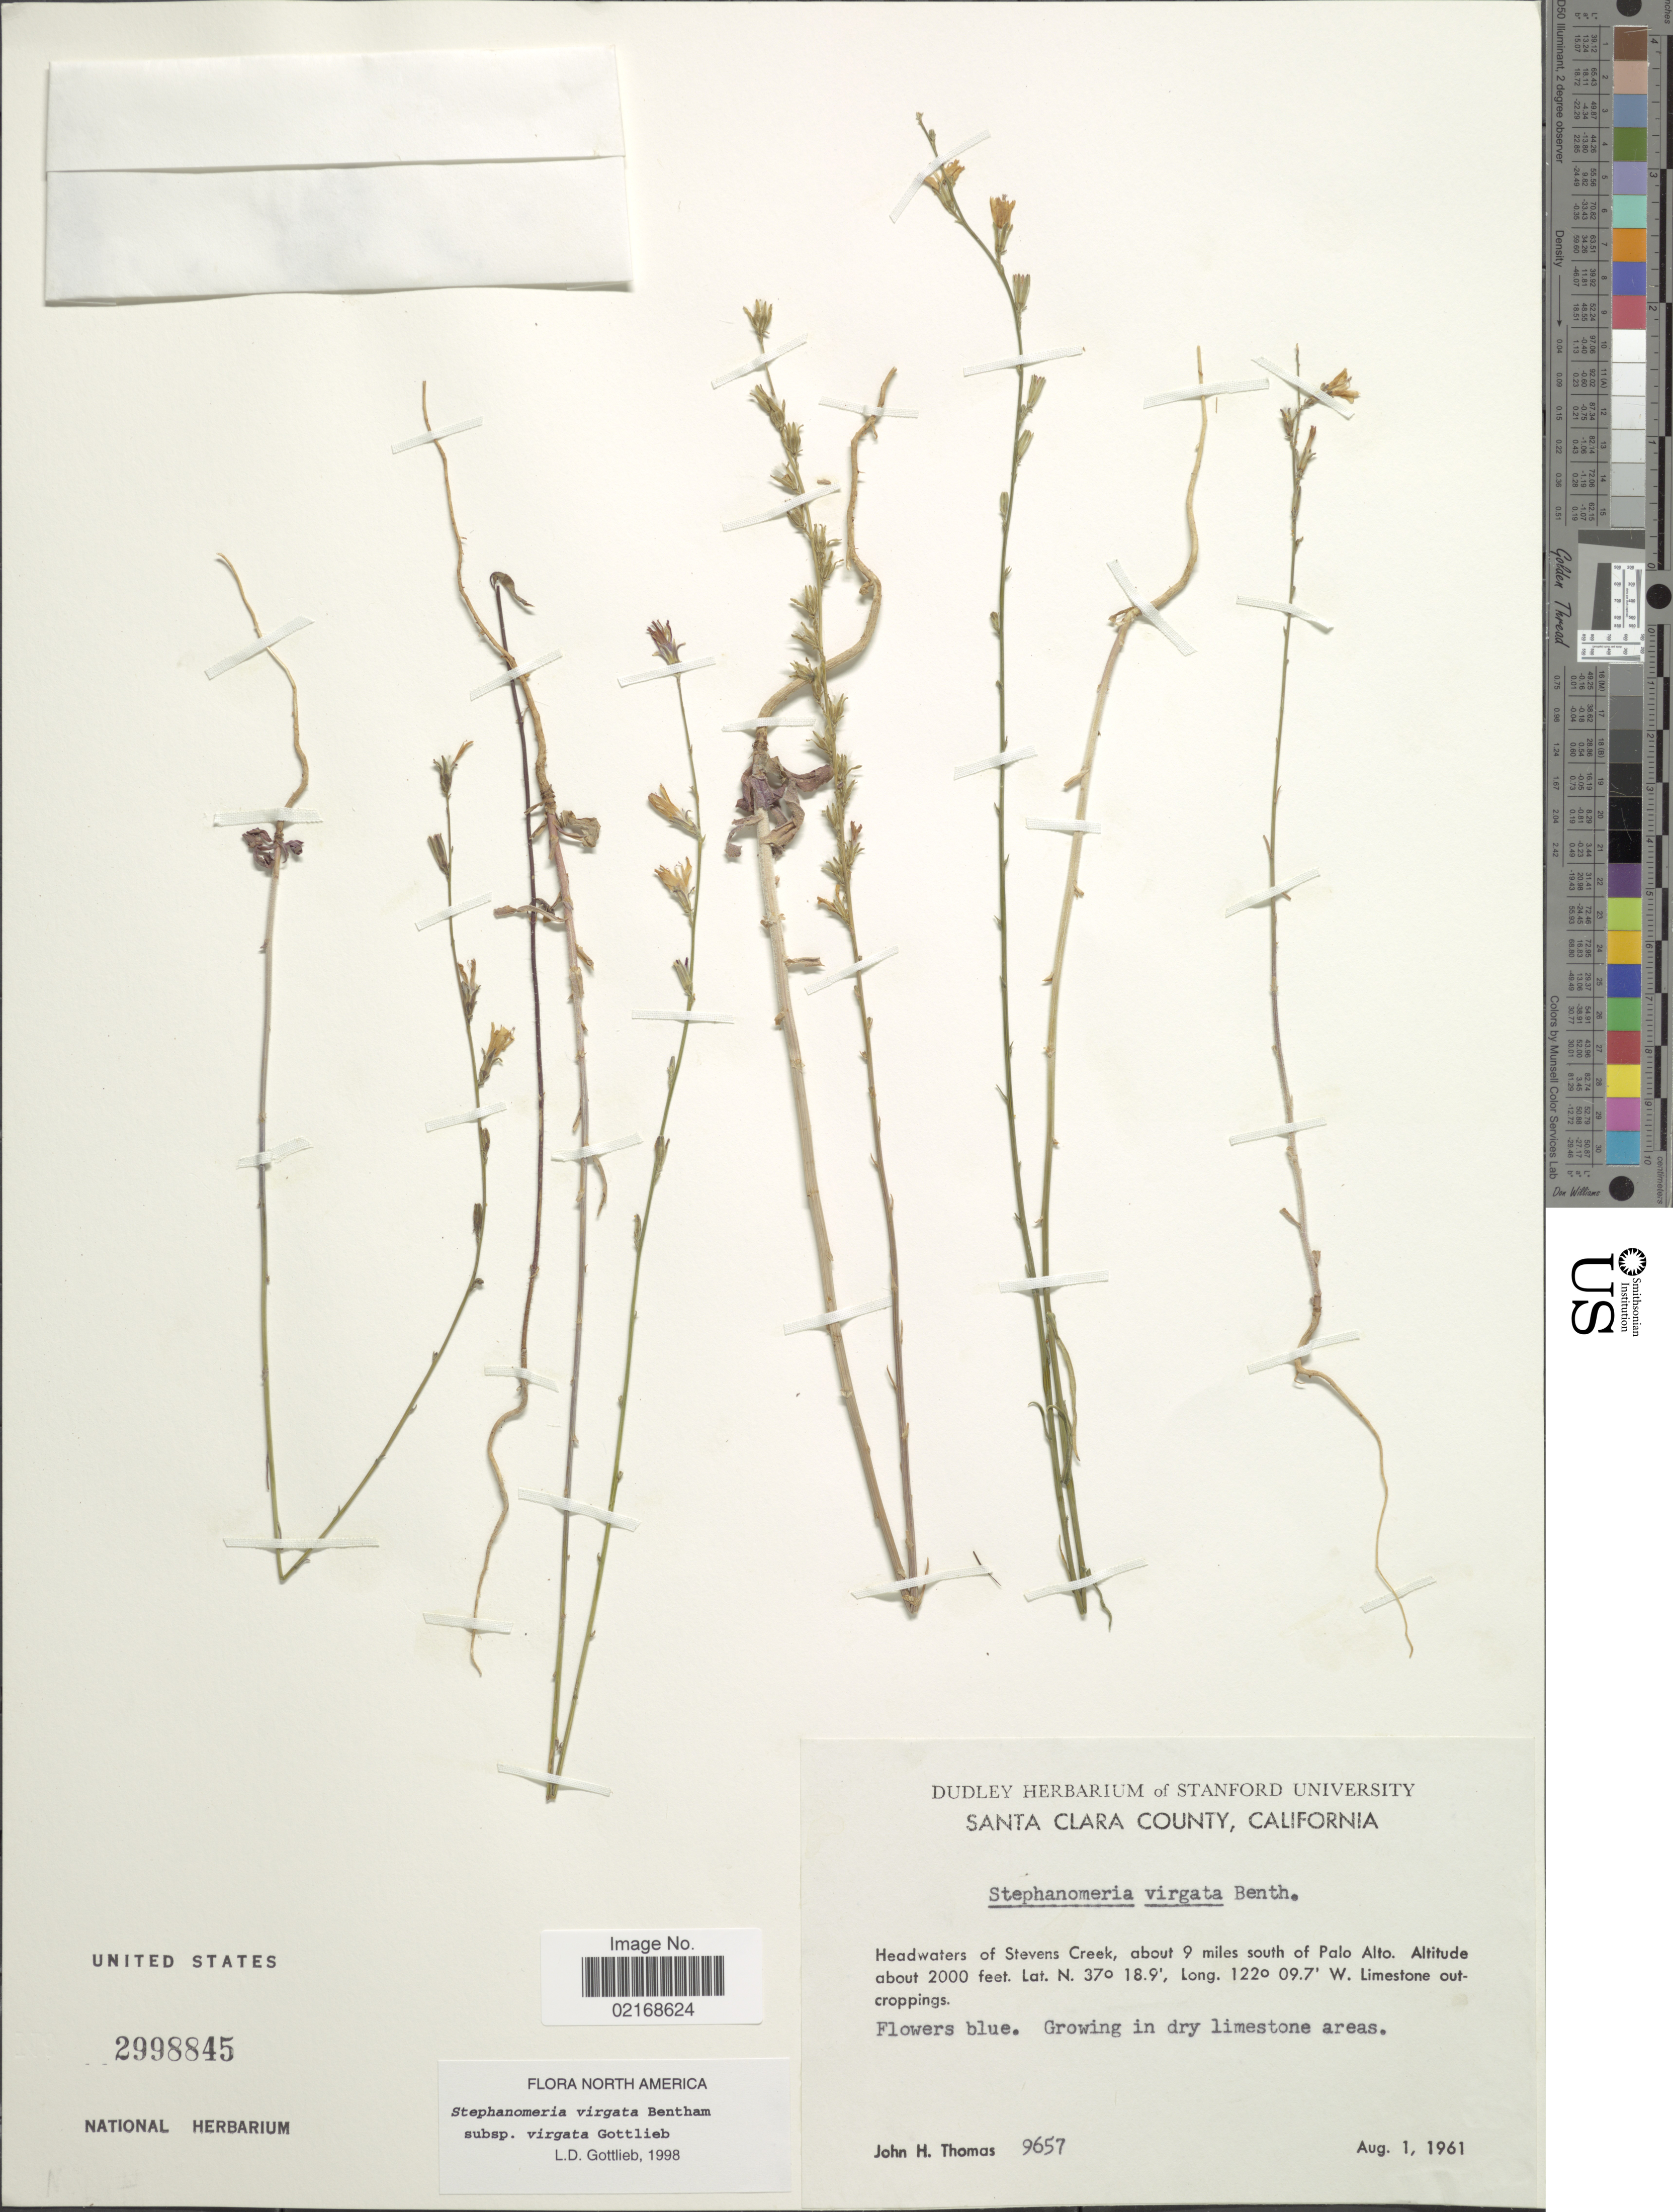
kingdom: Plantae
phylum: Tracheophyta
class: Magnoliopsida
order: Asterales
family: Asteraceae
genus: Stephanomeria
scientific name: Stephanomeria virgata subsp. virgata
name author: Benth.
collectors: J. H. Thomas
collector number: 9657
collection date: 1961-08-01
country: United States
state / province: California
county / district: Santa Clara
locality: Santa Clara County, Headwaters of Stevens Creek, about 9 miles south of Palo Alto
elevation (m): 610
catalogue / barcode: US 2998845